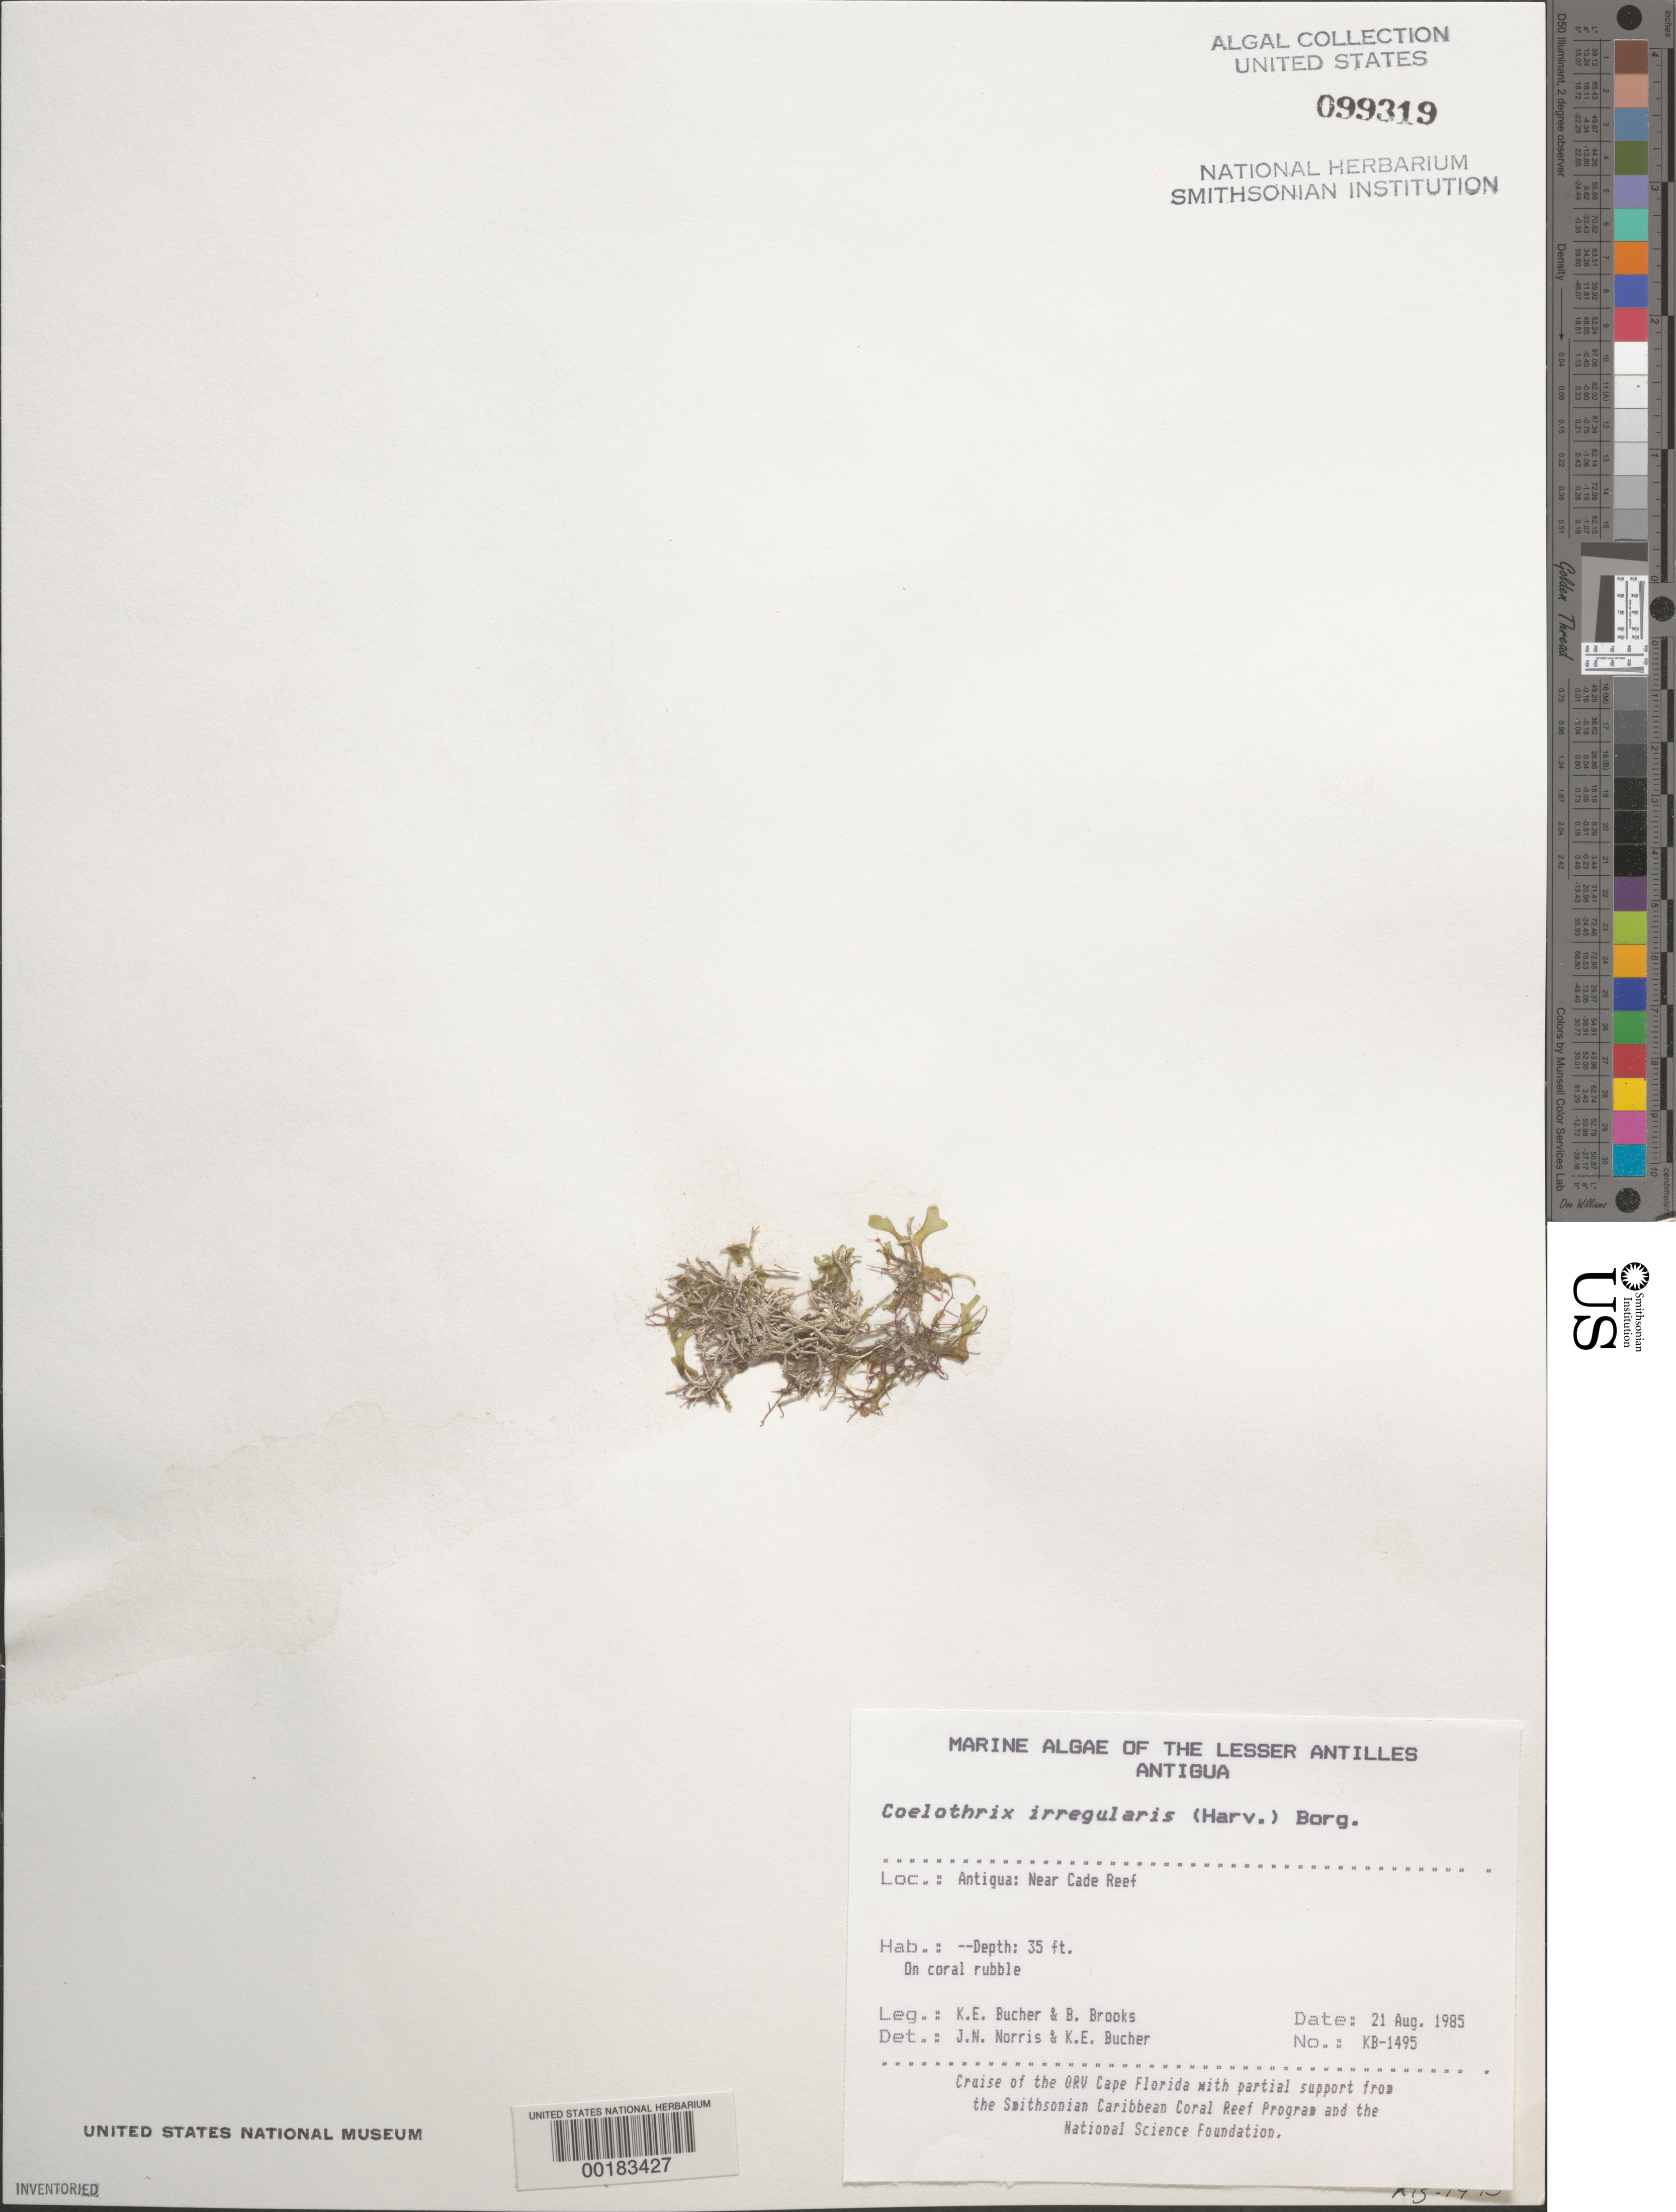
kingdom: Plantae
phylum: Rhodophyta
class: Florideophyceae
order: Rhodymeniales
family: Champiaceae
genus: Coelothrix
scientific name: Coelothrix irregularis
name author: (Harv.) Børgesen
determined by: Norris, J. N.; Bucher, K. E.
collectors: K. E. Bucher, B. Brooks & W. Fenical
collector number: Kb-1495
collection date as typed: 21 Aug 1985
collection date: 1985-08-21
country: Antigua and Barbuda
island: Antigua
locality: Near Cade Reef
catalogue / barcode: US 99319